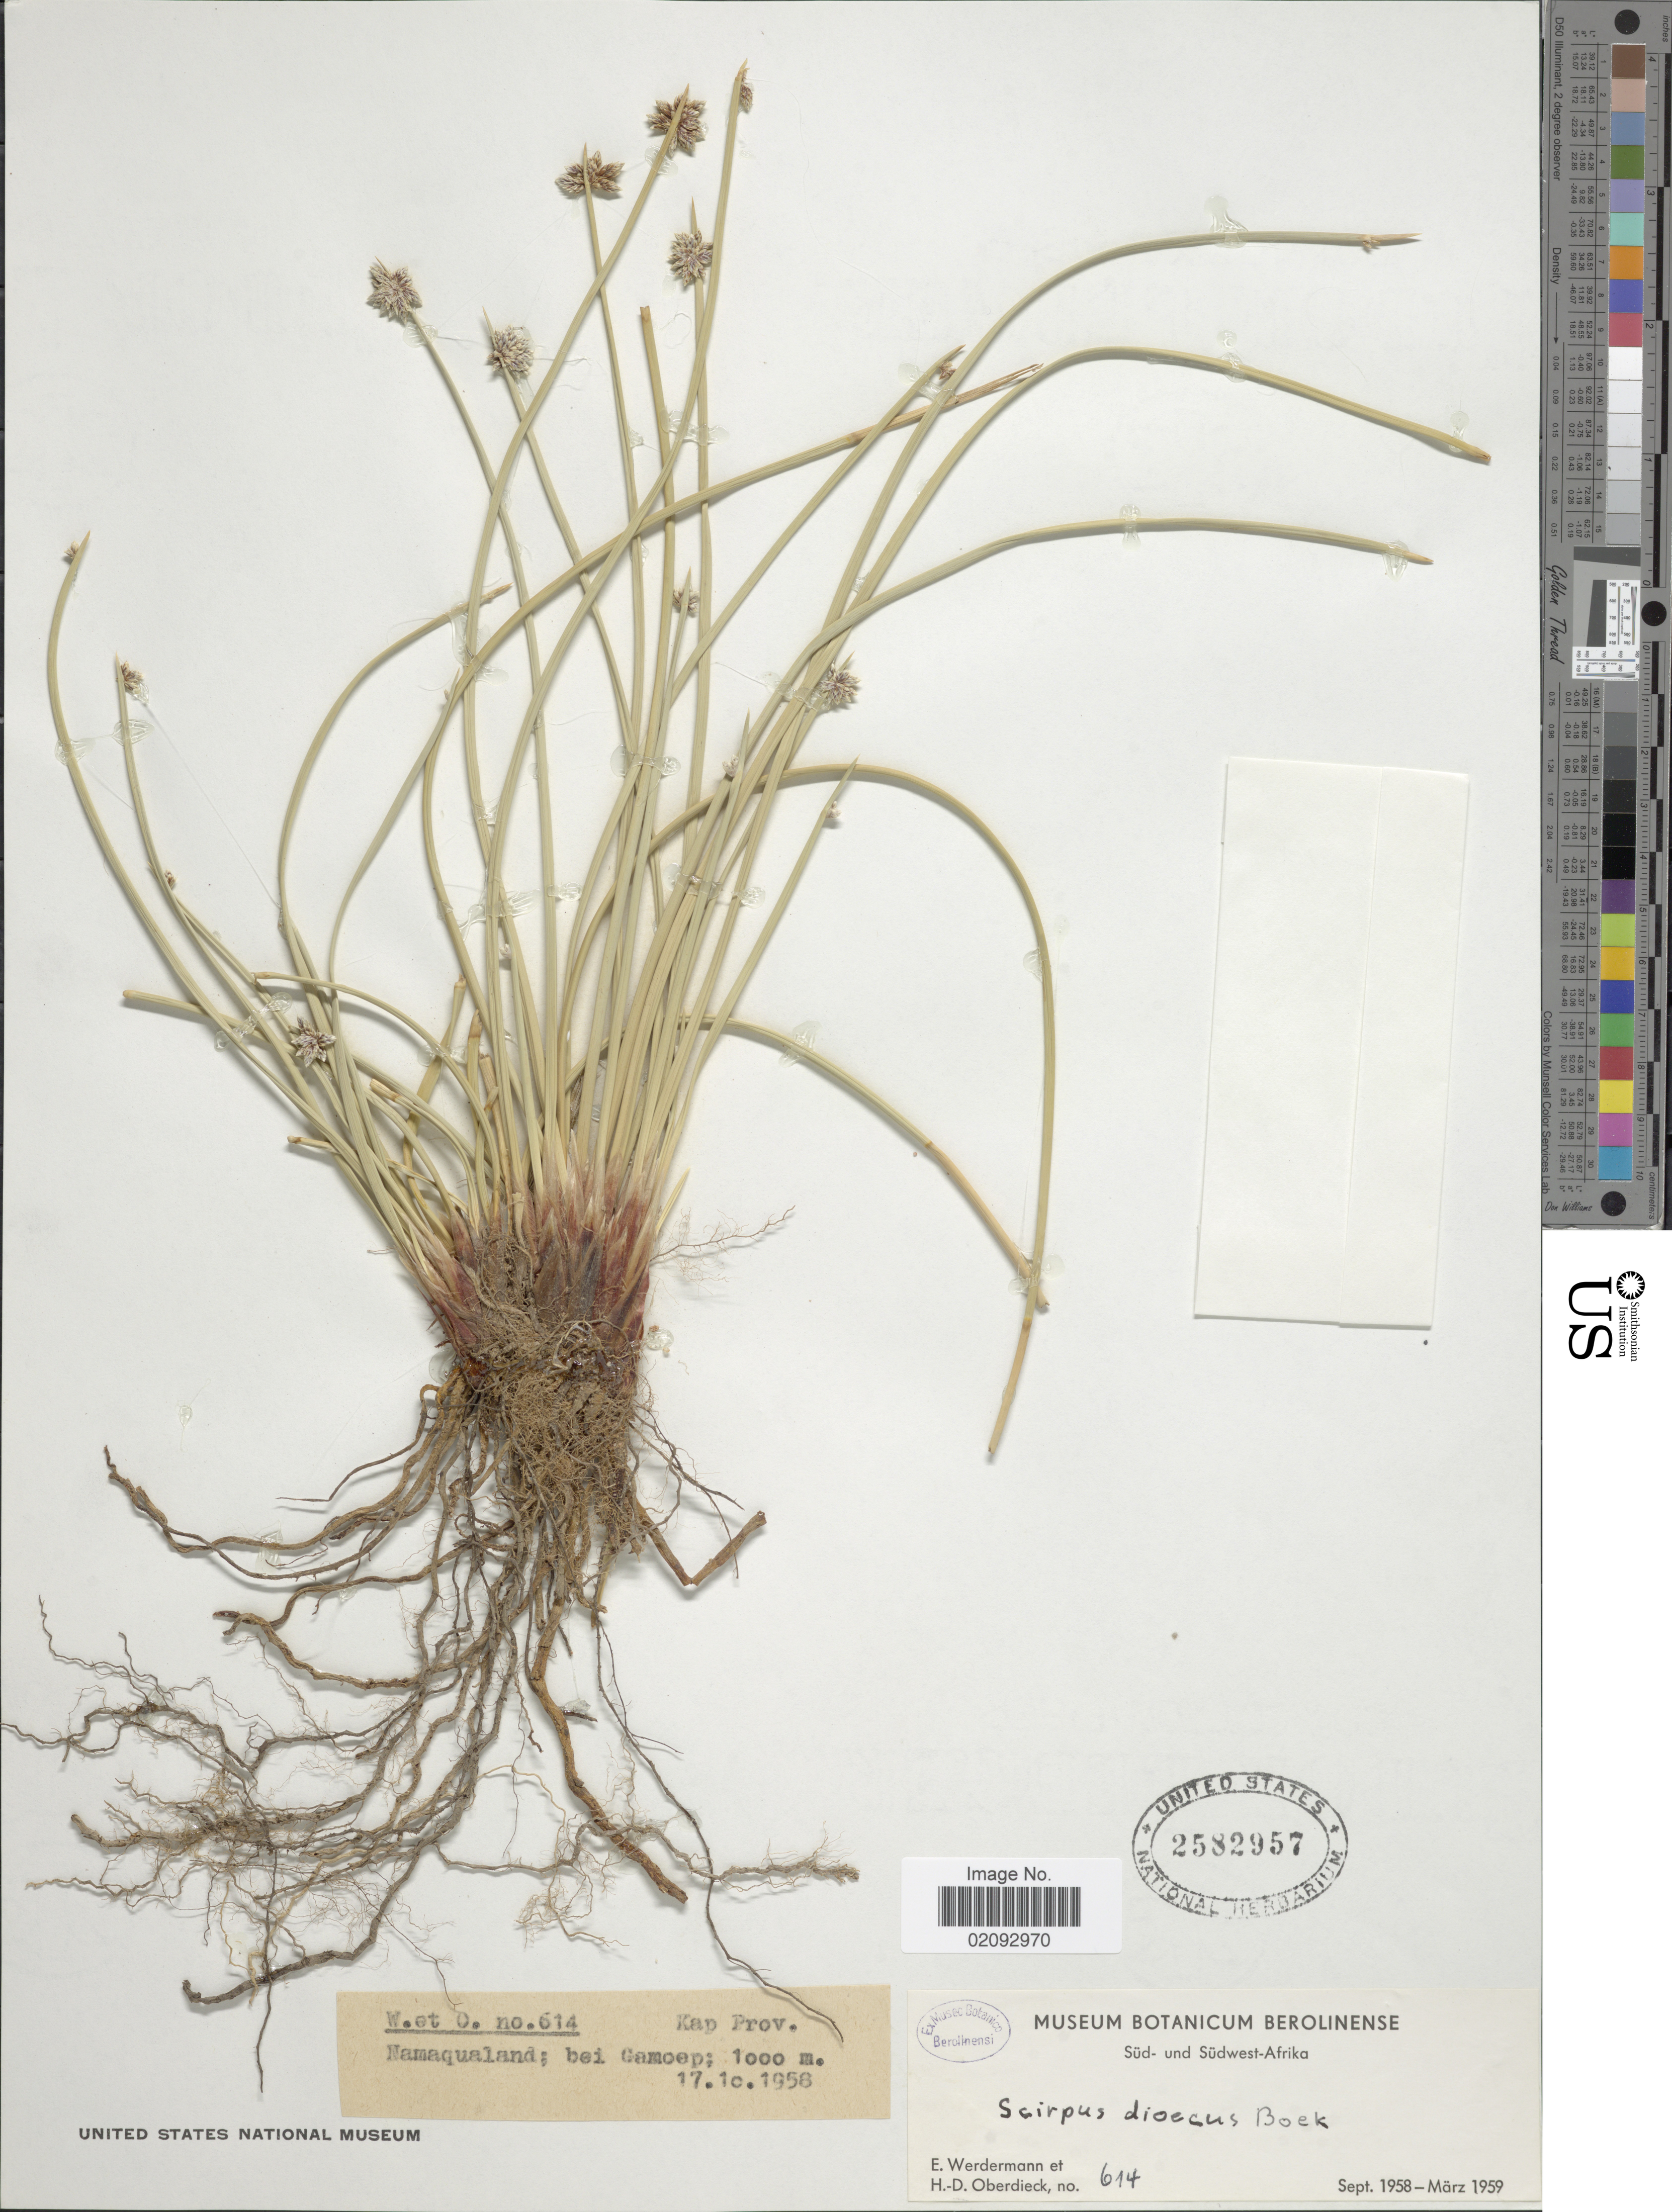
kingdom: Plantae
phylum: Tracheophyta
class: Liliopsida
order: Poales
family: Cyperaceae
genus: Afroscirpoides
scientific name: Afroscirpoides dioeca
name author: (Kunth) Garcia-Madr. & Muasya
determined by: Strong, Mark T., (BOT), Smithsonian Institution - National Museum of Natural History (UNITED STATES)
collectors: E. Werdermann & H. Oberdieck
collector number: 614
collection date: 1958-10-17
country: South Africa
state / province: Northern Cape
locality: Kap Prov. Namaqualand; bei Camoep; Süd- und Südwest-Africa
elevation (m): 1000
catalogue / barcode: US 2582957